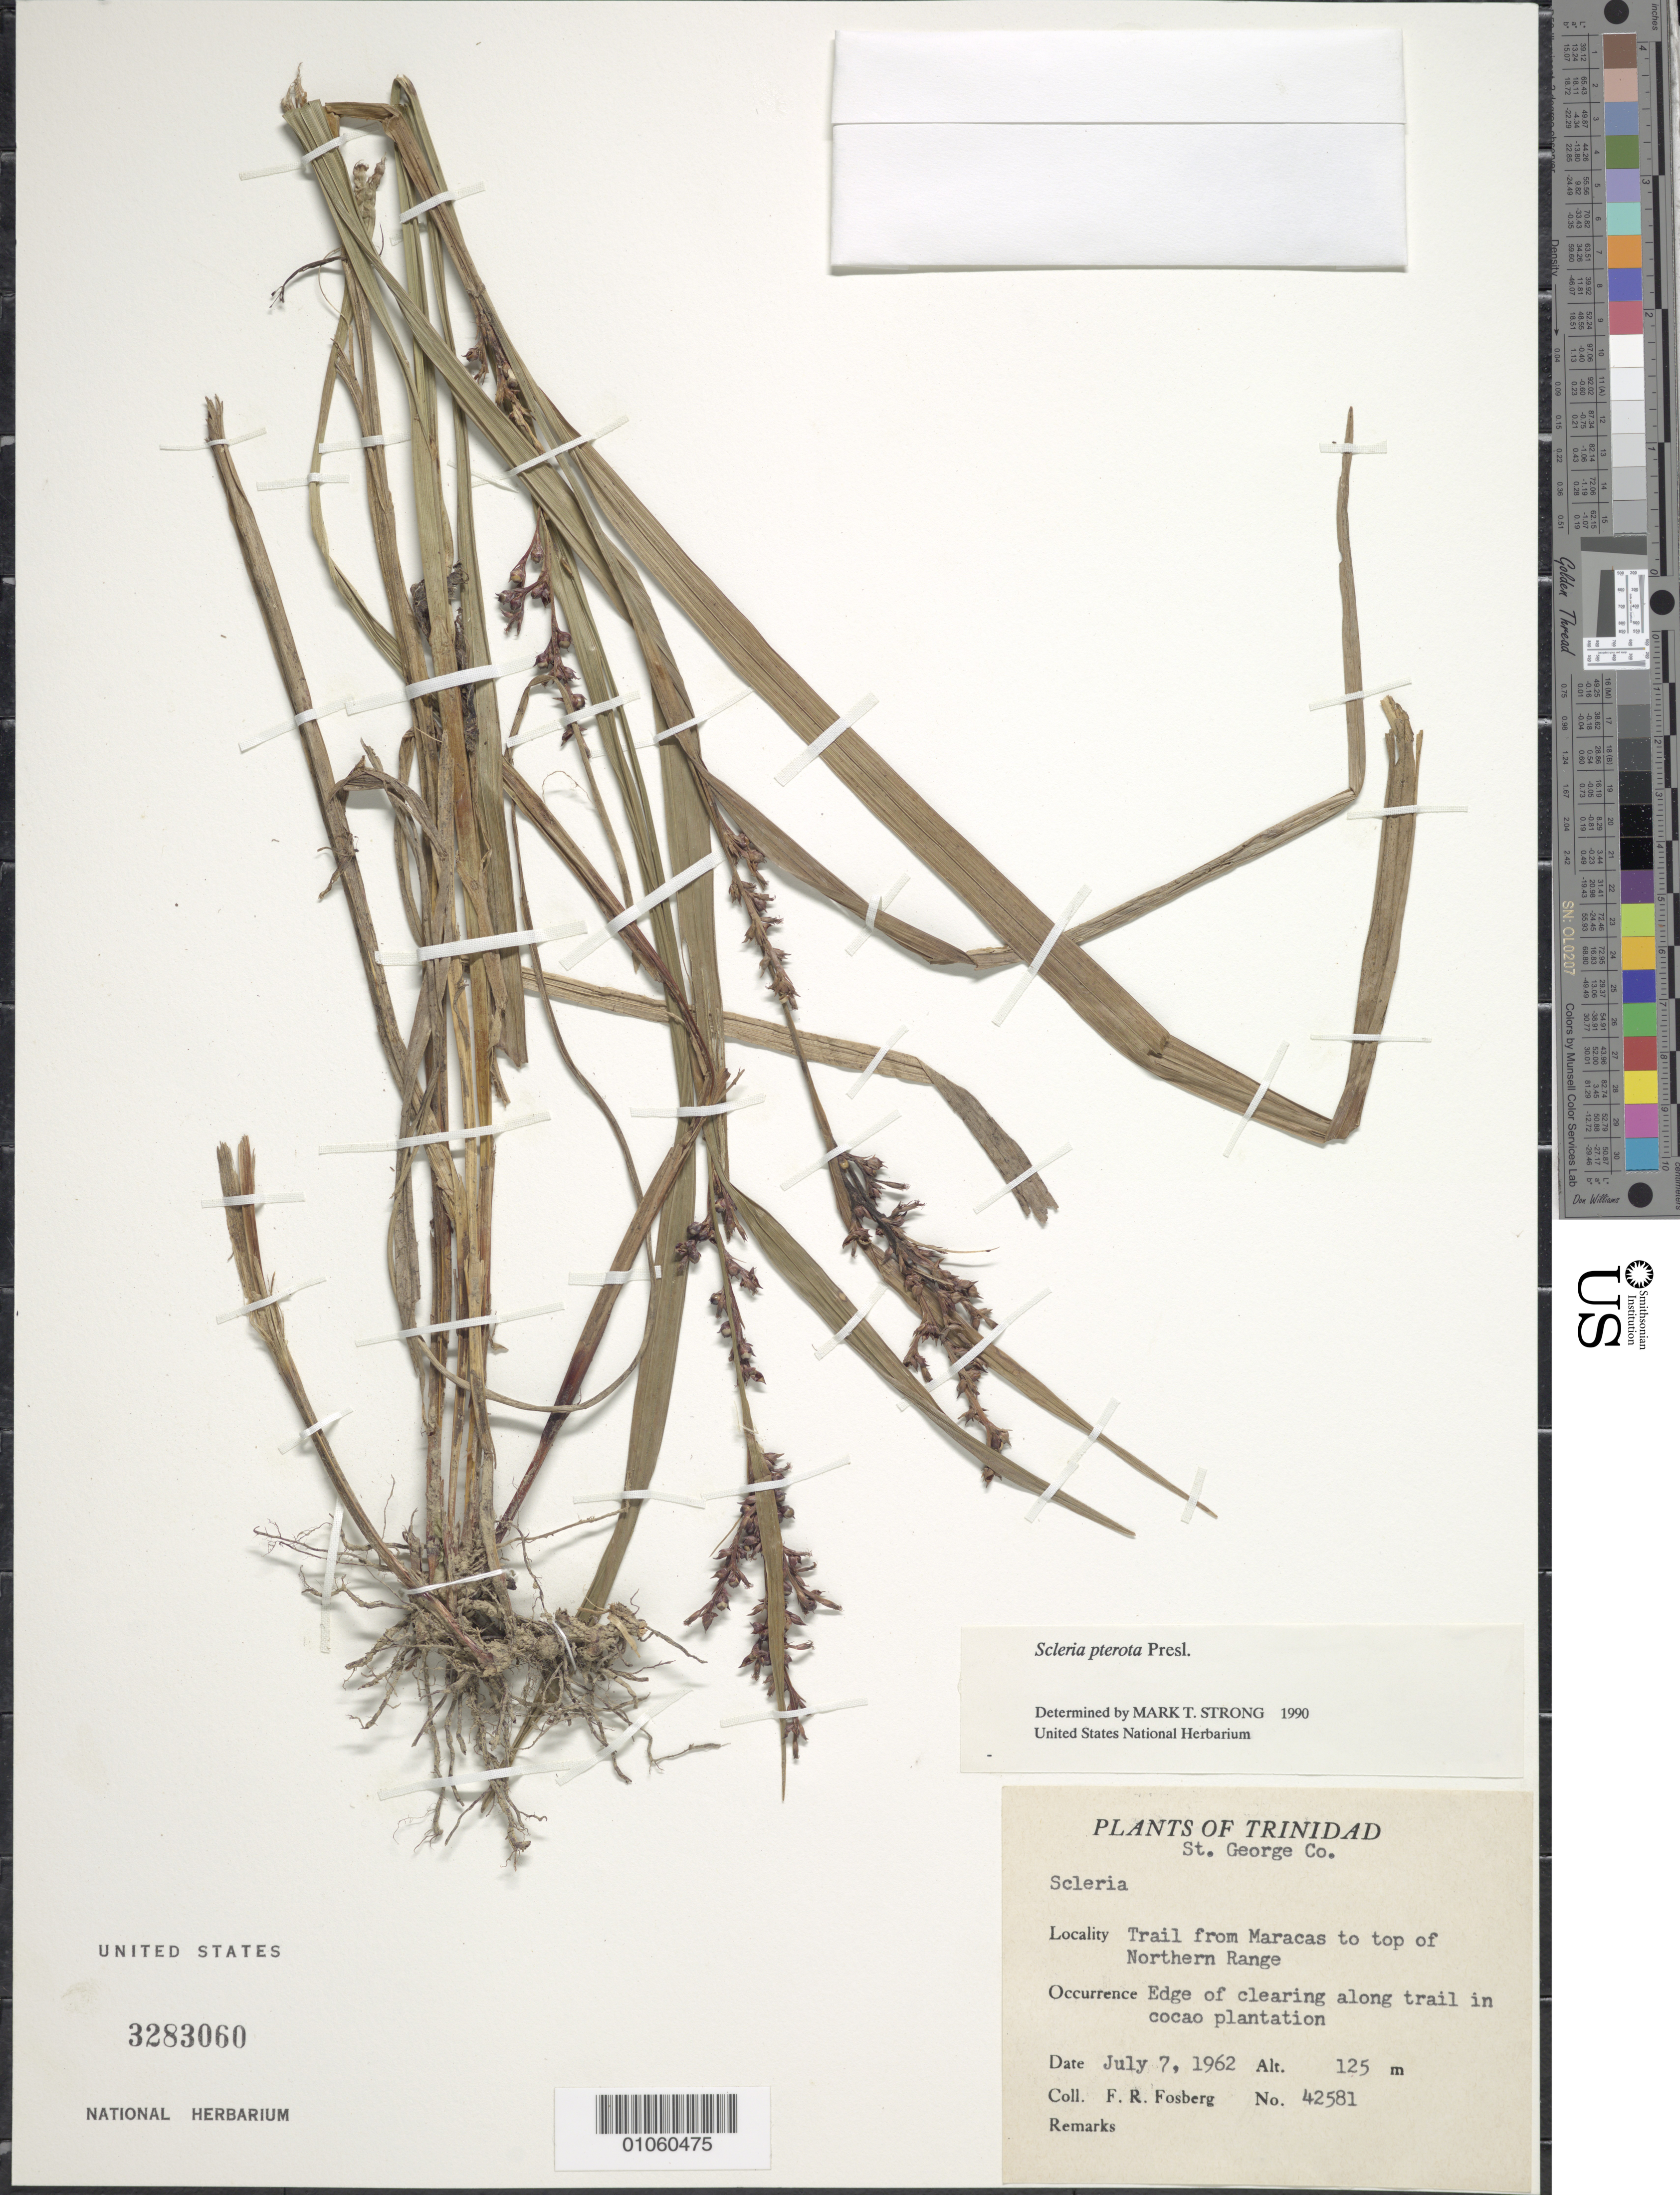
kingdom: Plantae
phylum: Tracheophyta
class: Liliopsida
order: Poales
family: Cyperaceae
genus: Scleria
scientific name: Scleria gaertneri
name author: Raddi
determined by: Strong, Mark T., (BOT), Smithsonian Institution - National Museum of Natural History (UNITED STATES)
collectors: F. R. Fosberg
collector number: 42581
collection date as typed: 07 Jul 1962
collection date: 1962-07-07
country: Trinidad and Tobago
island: Trinidad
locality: Trail from Maracas to top of Northern Range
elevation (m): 125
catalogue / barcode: US 3283060